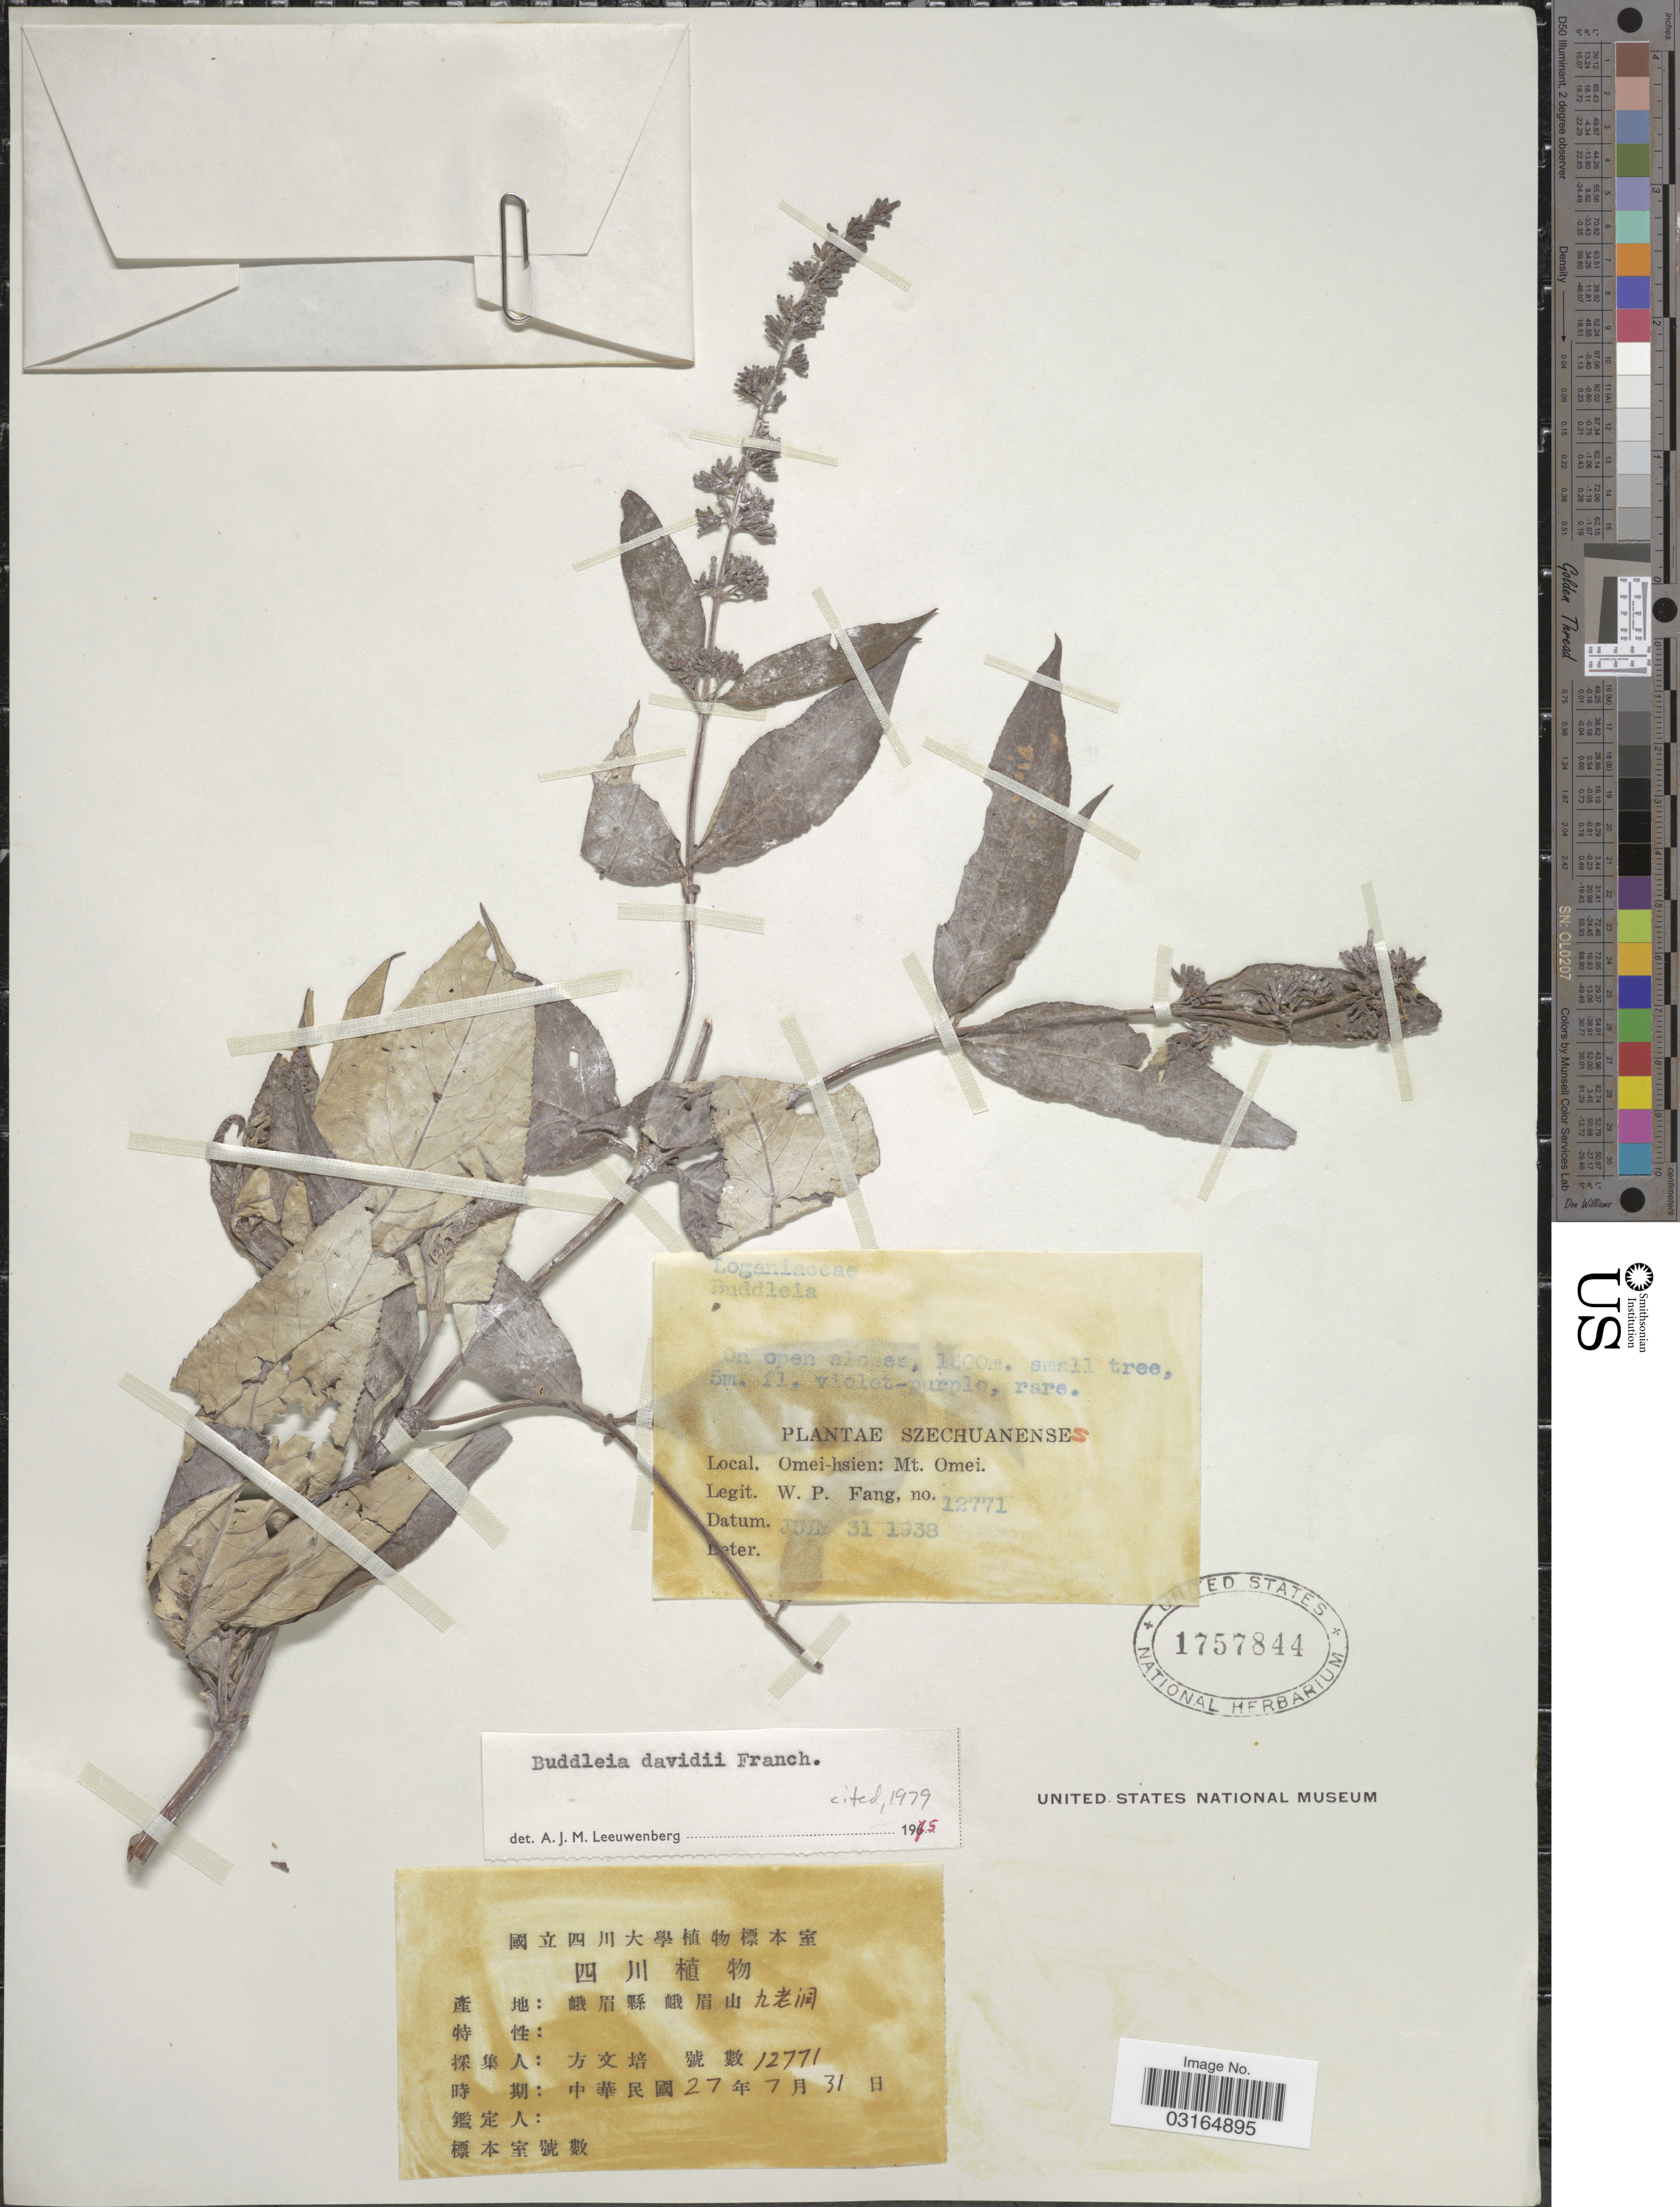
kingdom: Plantae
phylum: Tracheophyta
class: Magnoliopsida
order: Lamiales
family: Scrophulariaceae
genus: Buddleja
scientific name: Buddleja davidii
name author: Franch.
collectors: W. P. Fang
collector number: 12771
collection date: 1938-07-31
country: China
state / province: Sichuan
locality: Szechuanenses. Omei-hsien: Mt. Omei.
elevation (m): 1800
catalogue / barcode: US 1757844